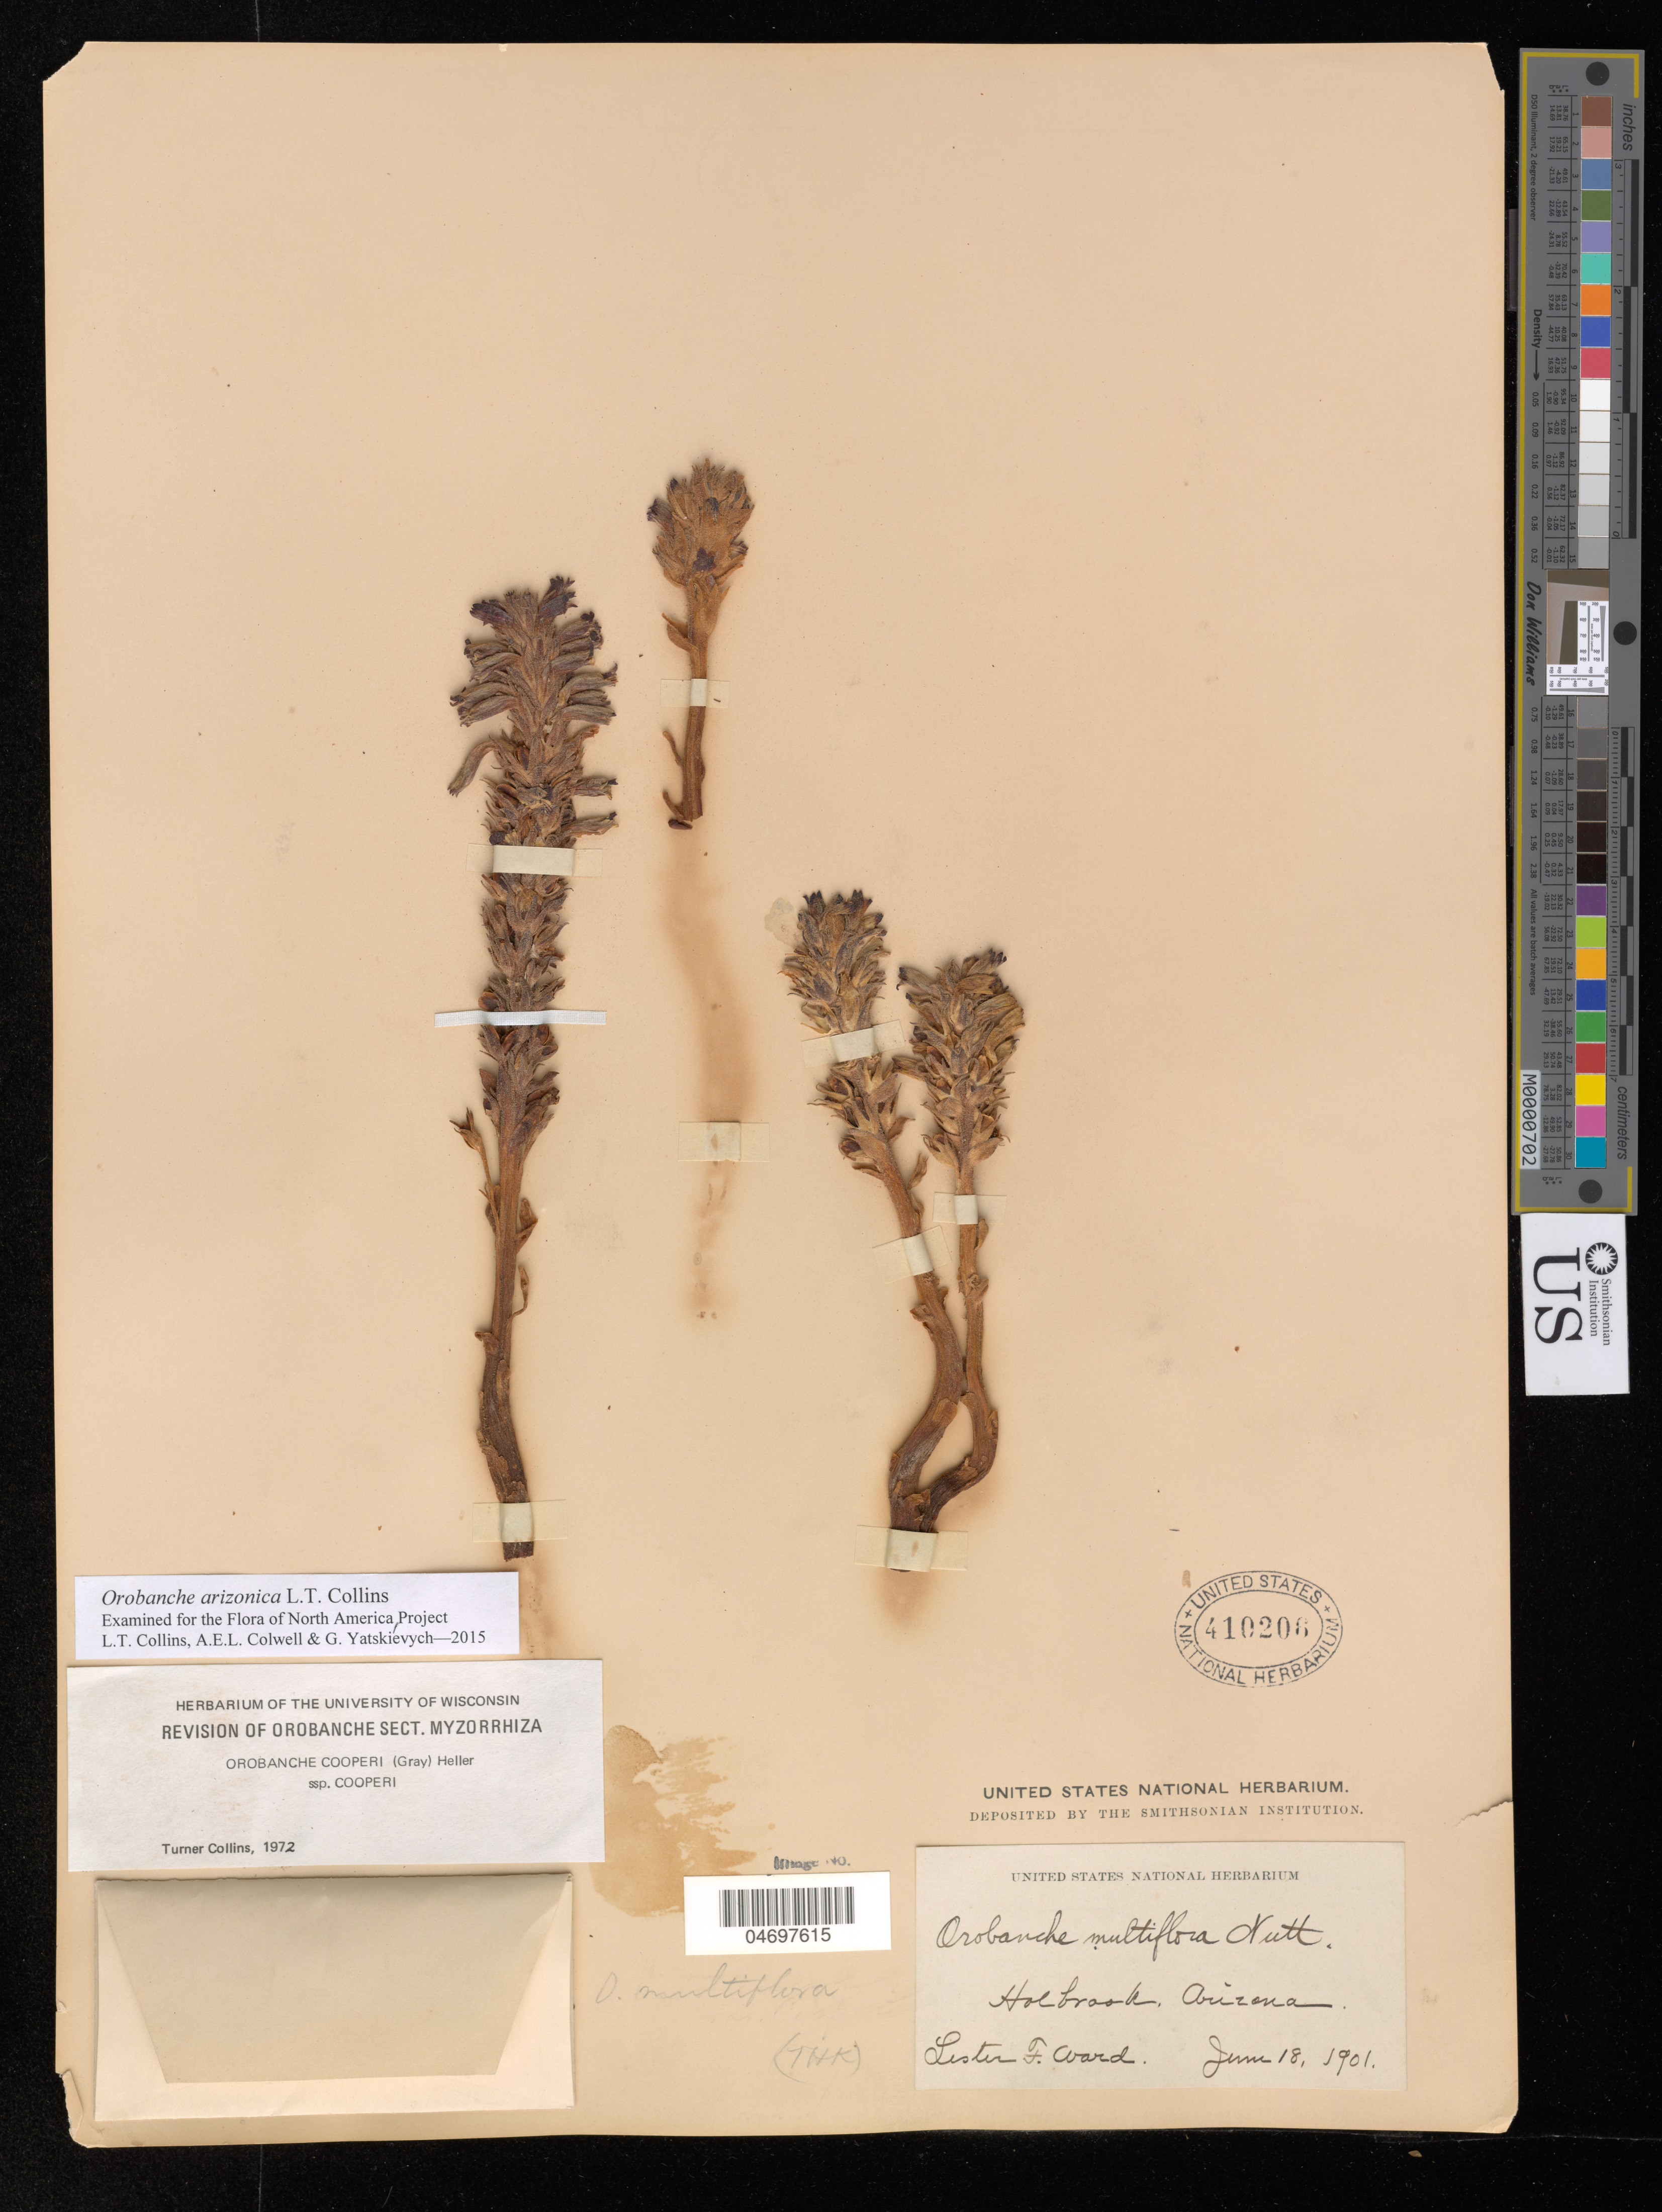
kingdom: Plantae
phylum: Tracheophyta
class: Magnoliopsida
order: Lamiales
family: Orobanchaceae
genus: Orobanche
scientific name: Orobanche arizonica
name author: L.T. Collins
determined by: Collins, L. T.; Colwell, A. E.; Yatskievych, G. A.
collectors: L. F. Ward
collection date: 1901-06-18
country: United States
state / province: Arizona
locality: Holbrook.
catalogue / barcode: US 410206